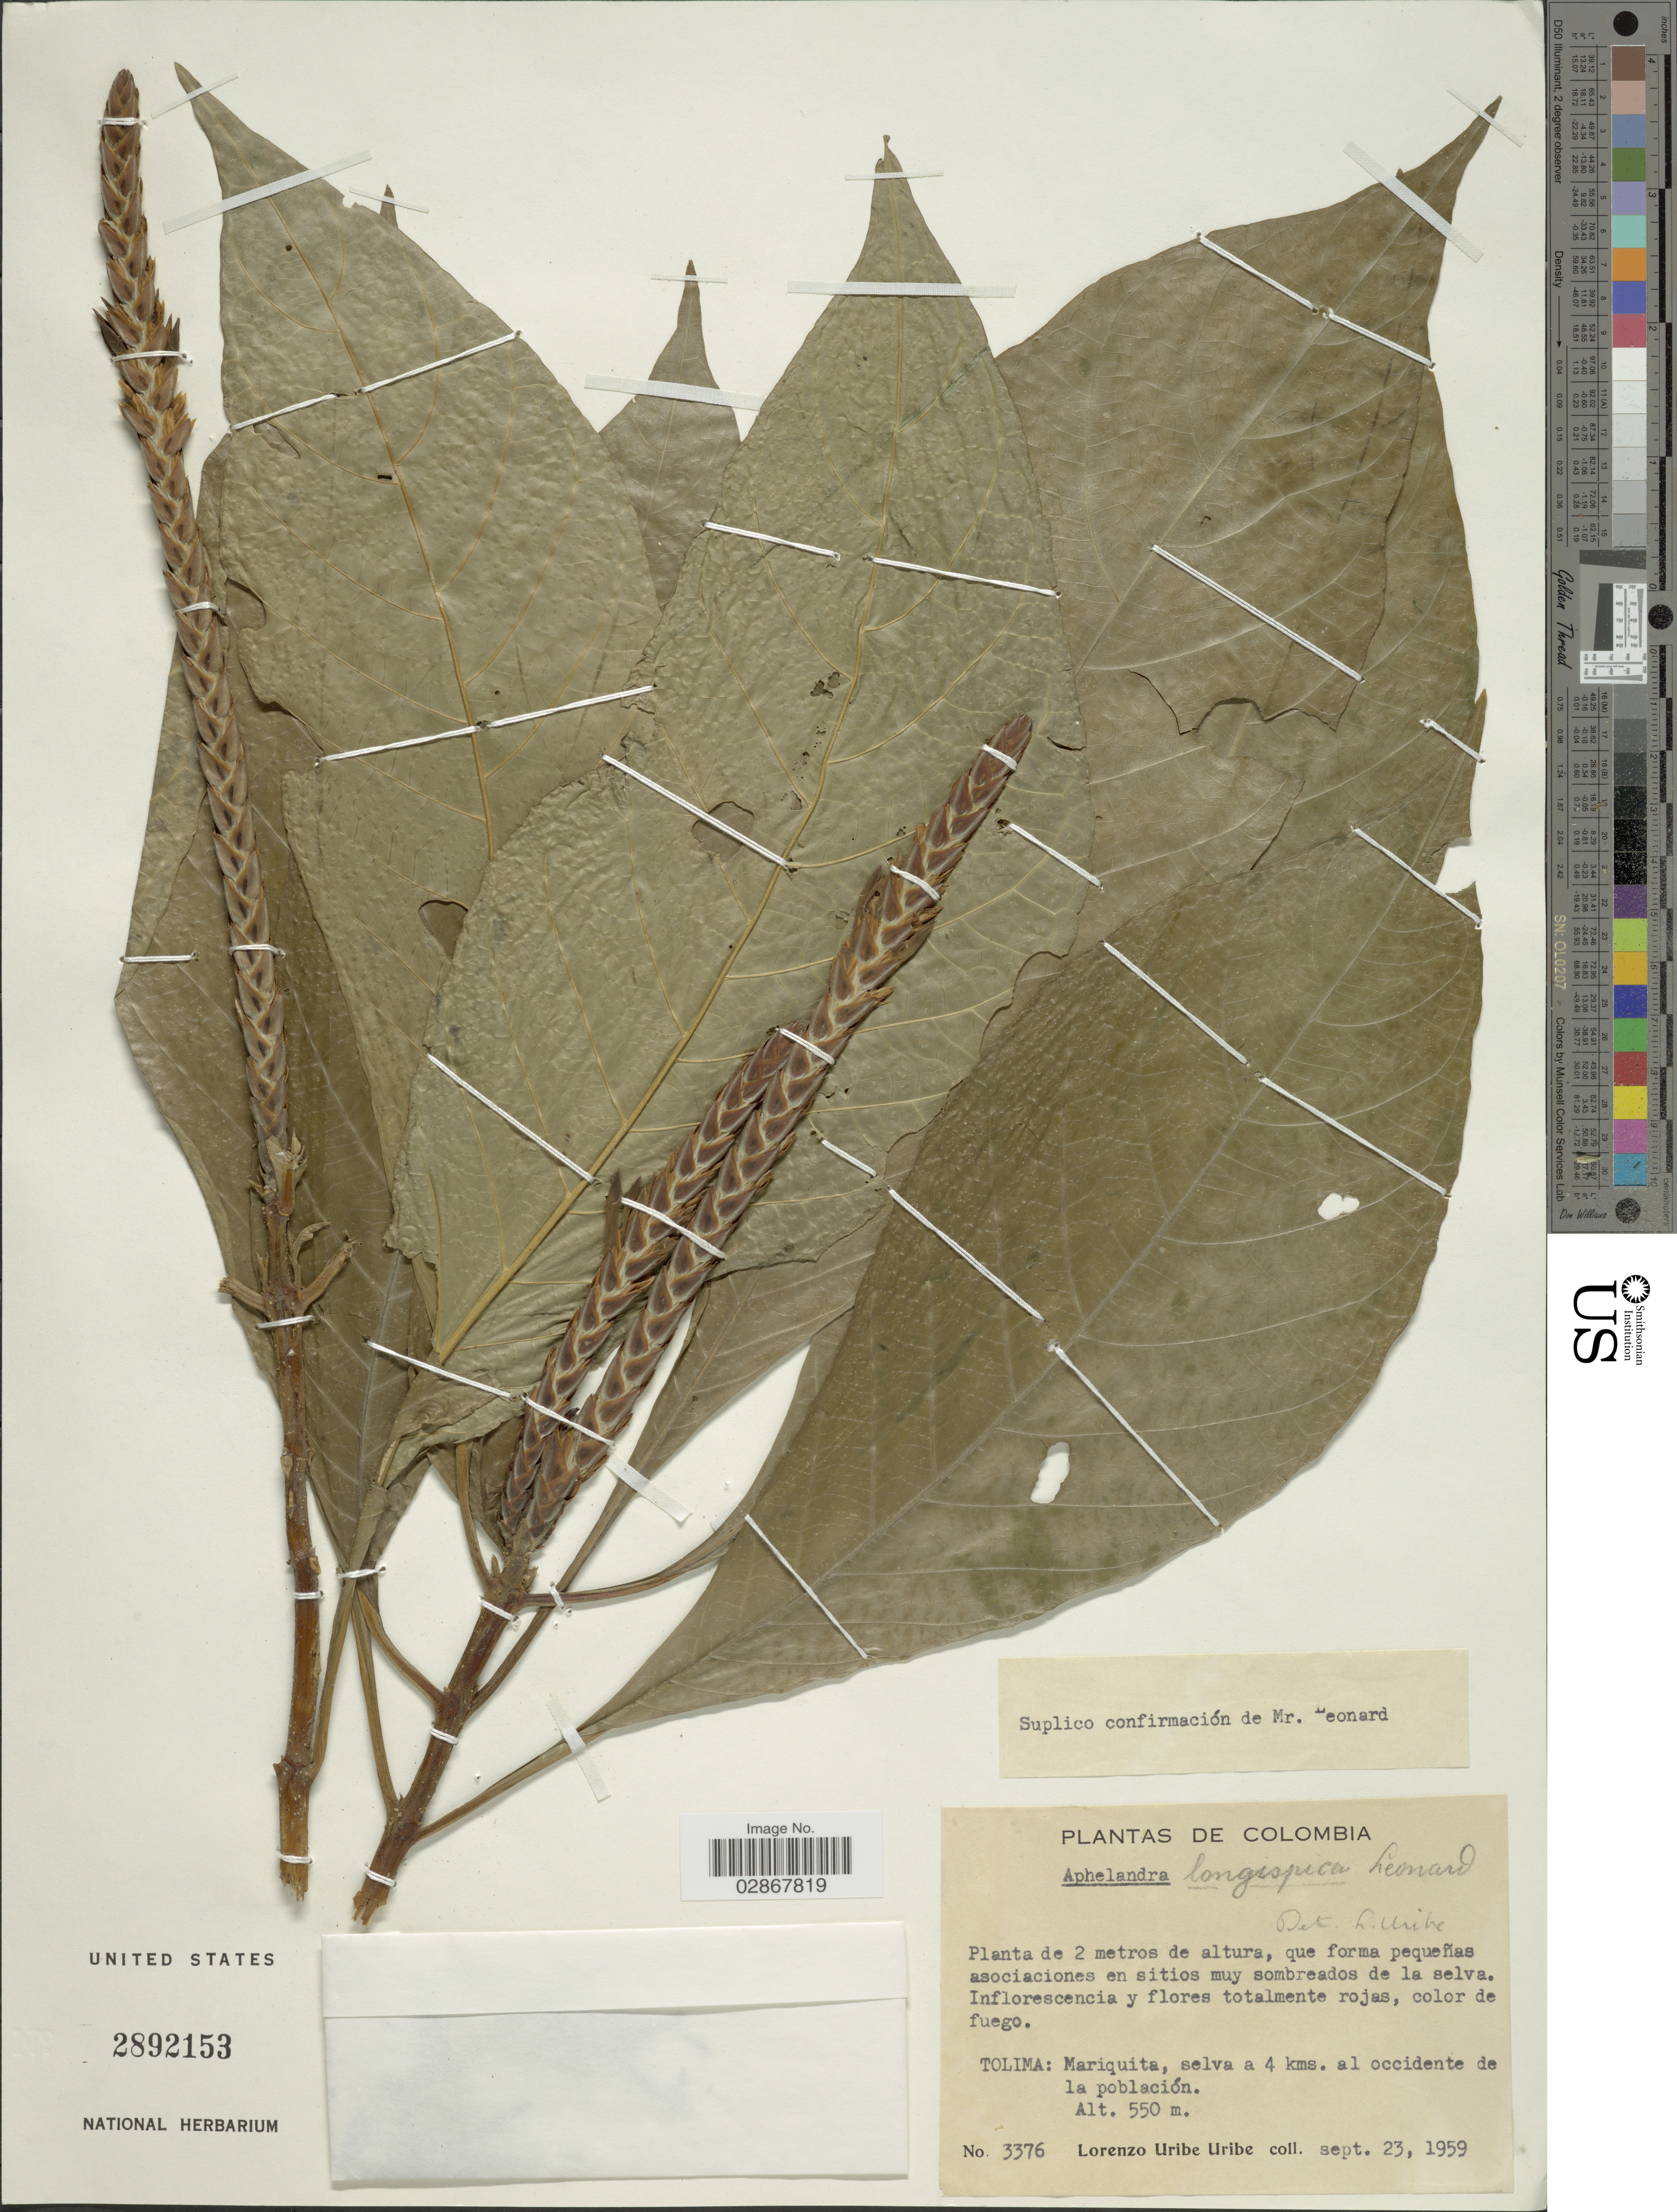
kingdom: Plantae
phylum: Tracheophyta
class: Magnoliopsida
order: Lamiales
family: Acanthaceae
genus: Aphelandra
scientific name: Aphelandra straminea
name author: Leonard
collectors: L. Uribe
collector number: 3376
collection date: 1959-09-23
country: Colombia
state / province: Tolima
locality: Mariquita, selva a 4 kms. al occidente de la población.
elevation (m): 550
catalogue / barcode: US 2892153